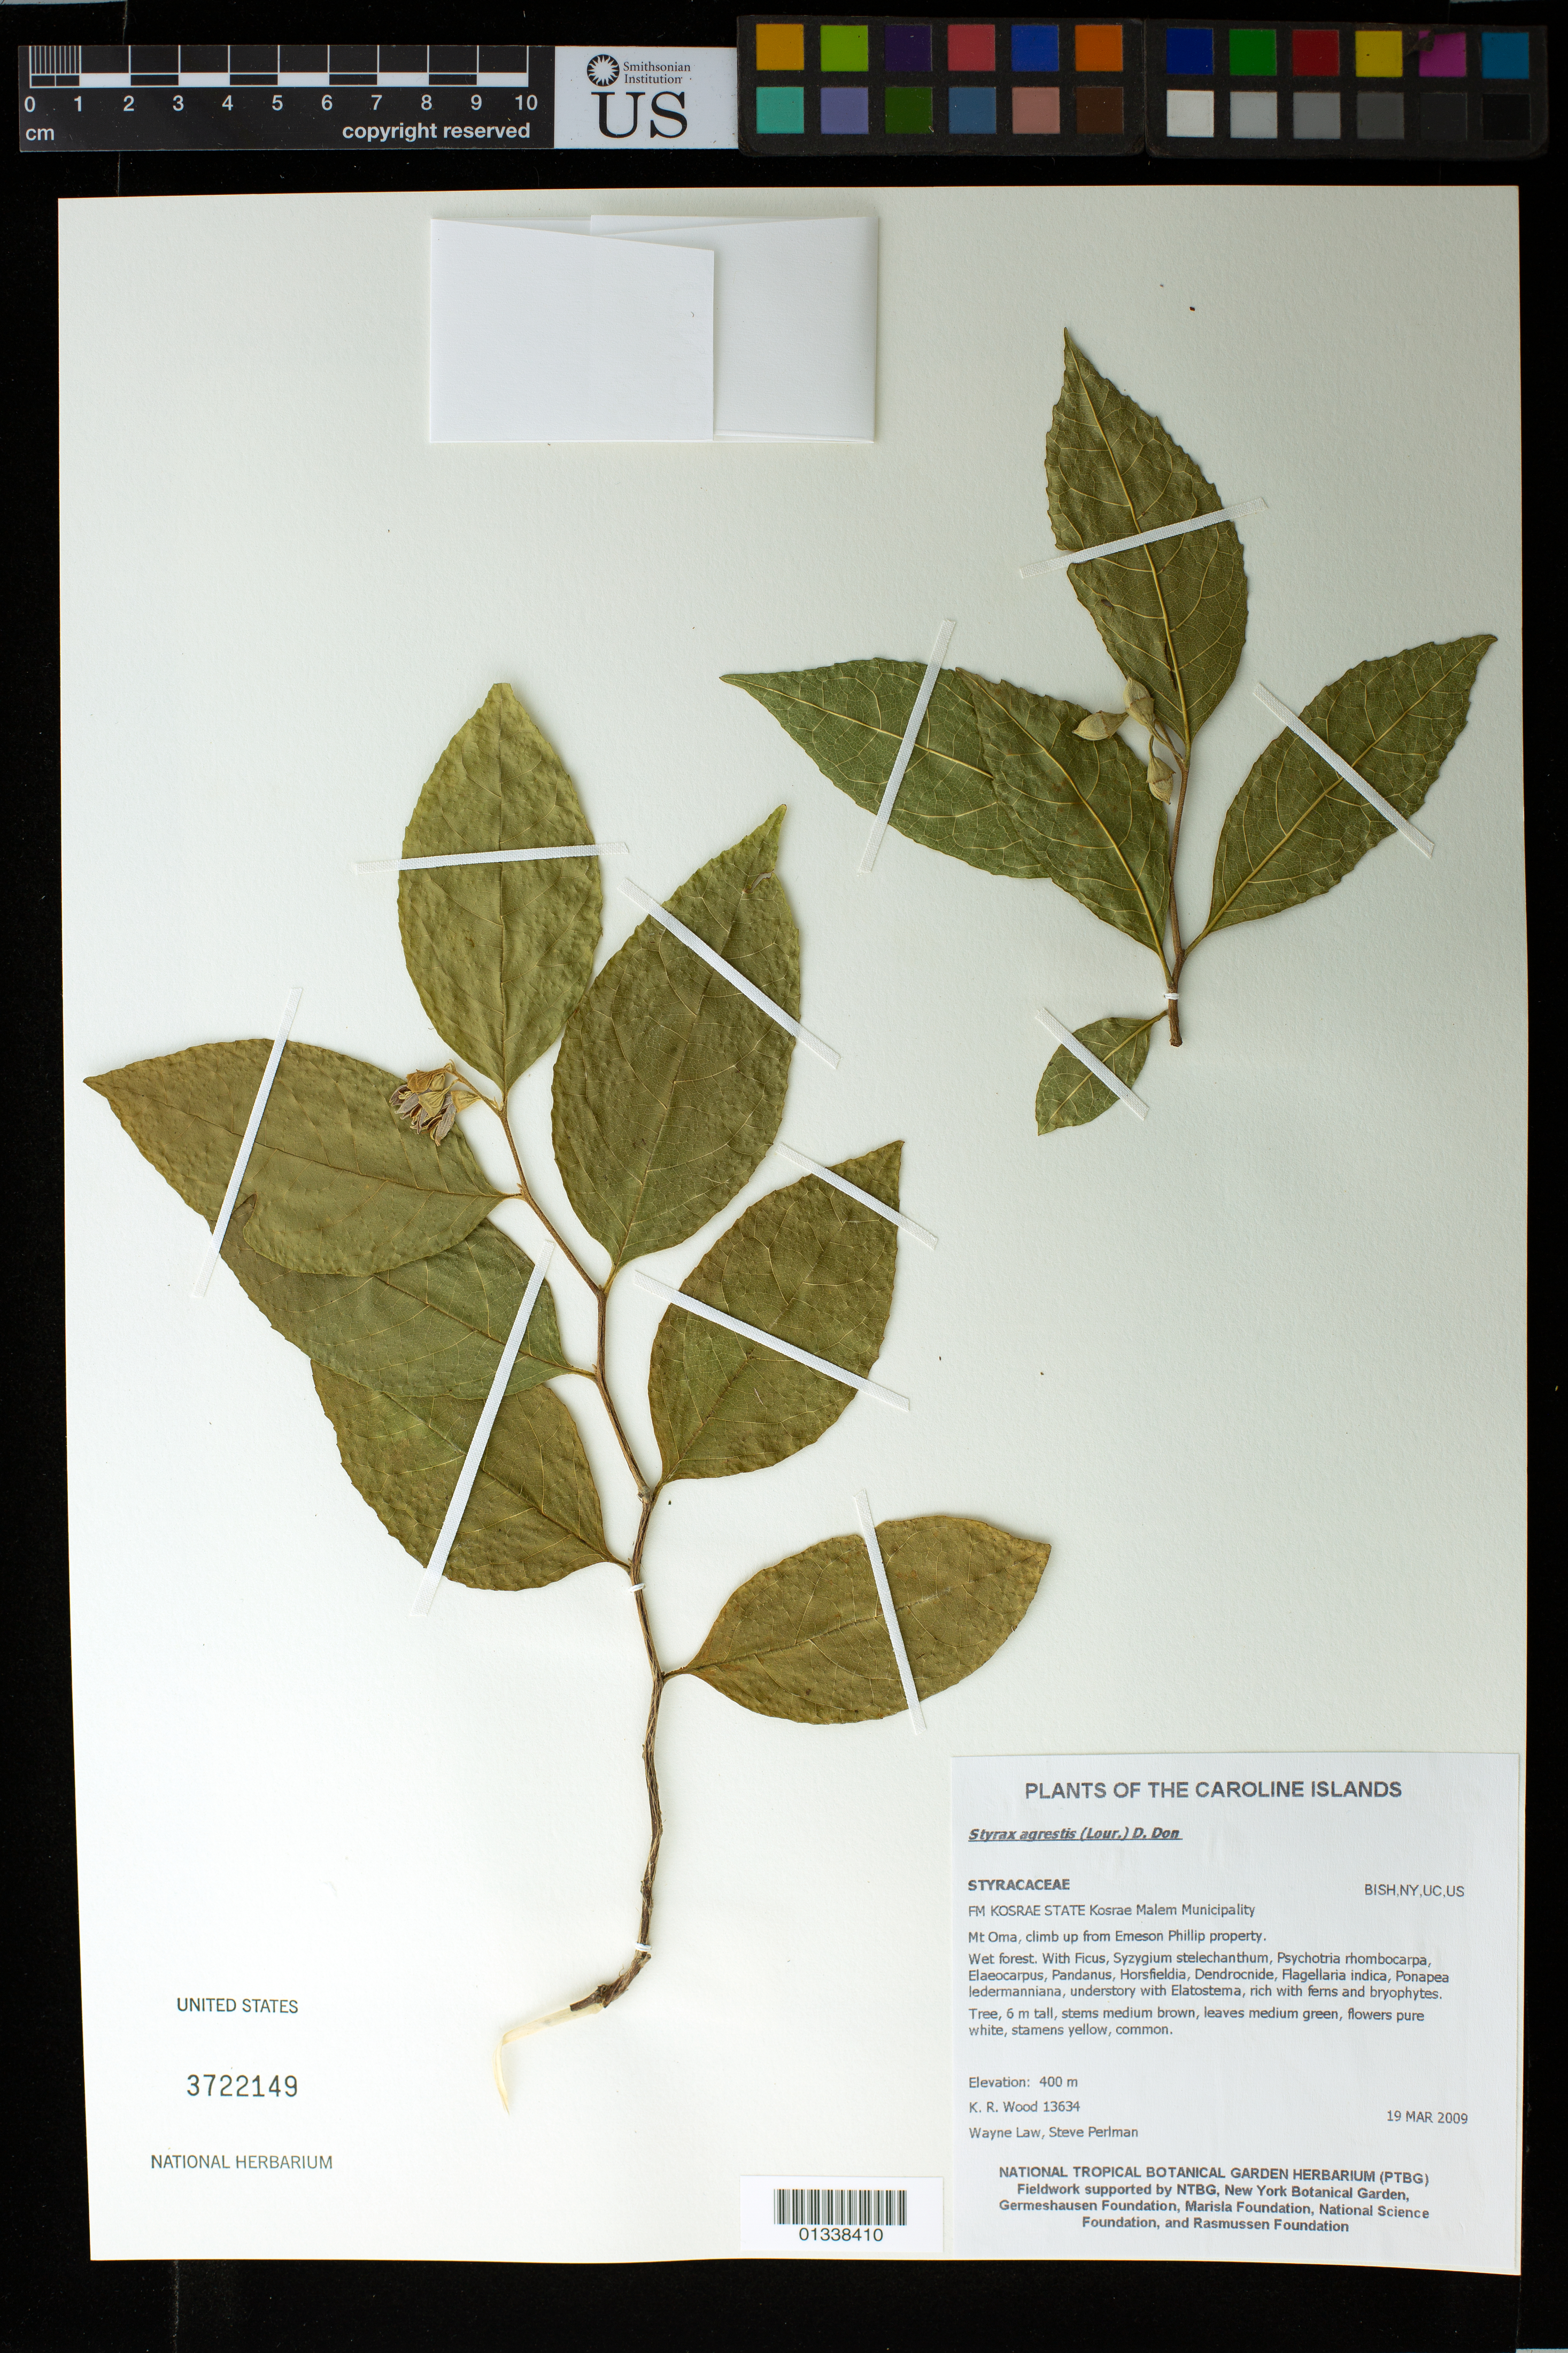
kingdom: Plantae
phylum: Tracheophyta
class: Magnoliopsida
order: Ericales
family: Styracaceae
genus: Styrax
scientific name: Styrax argestis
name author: (Lour.) G. Don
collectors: K. R. Wood, W. Law & S. P. Perlman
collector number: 13634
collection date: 2009-03-19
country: Micronesia, Federated States of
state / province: Kosrae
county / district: Malem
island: Kosrae [Kusaie]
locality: Kosrae Malem Municipality. Mt Oma, climb up from Emeson Phillip property.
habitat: Wet forest. Understory, rich with ferns and bryophytes.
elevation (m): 400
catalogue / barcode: US 3722149